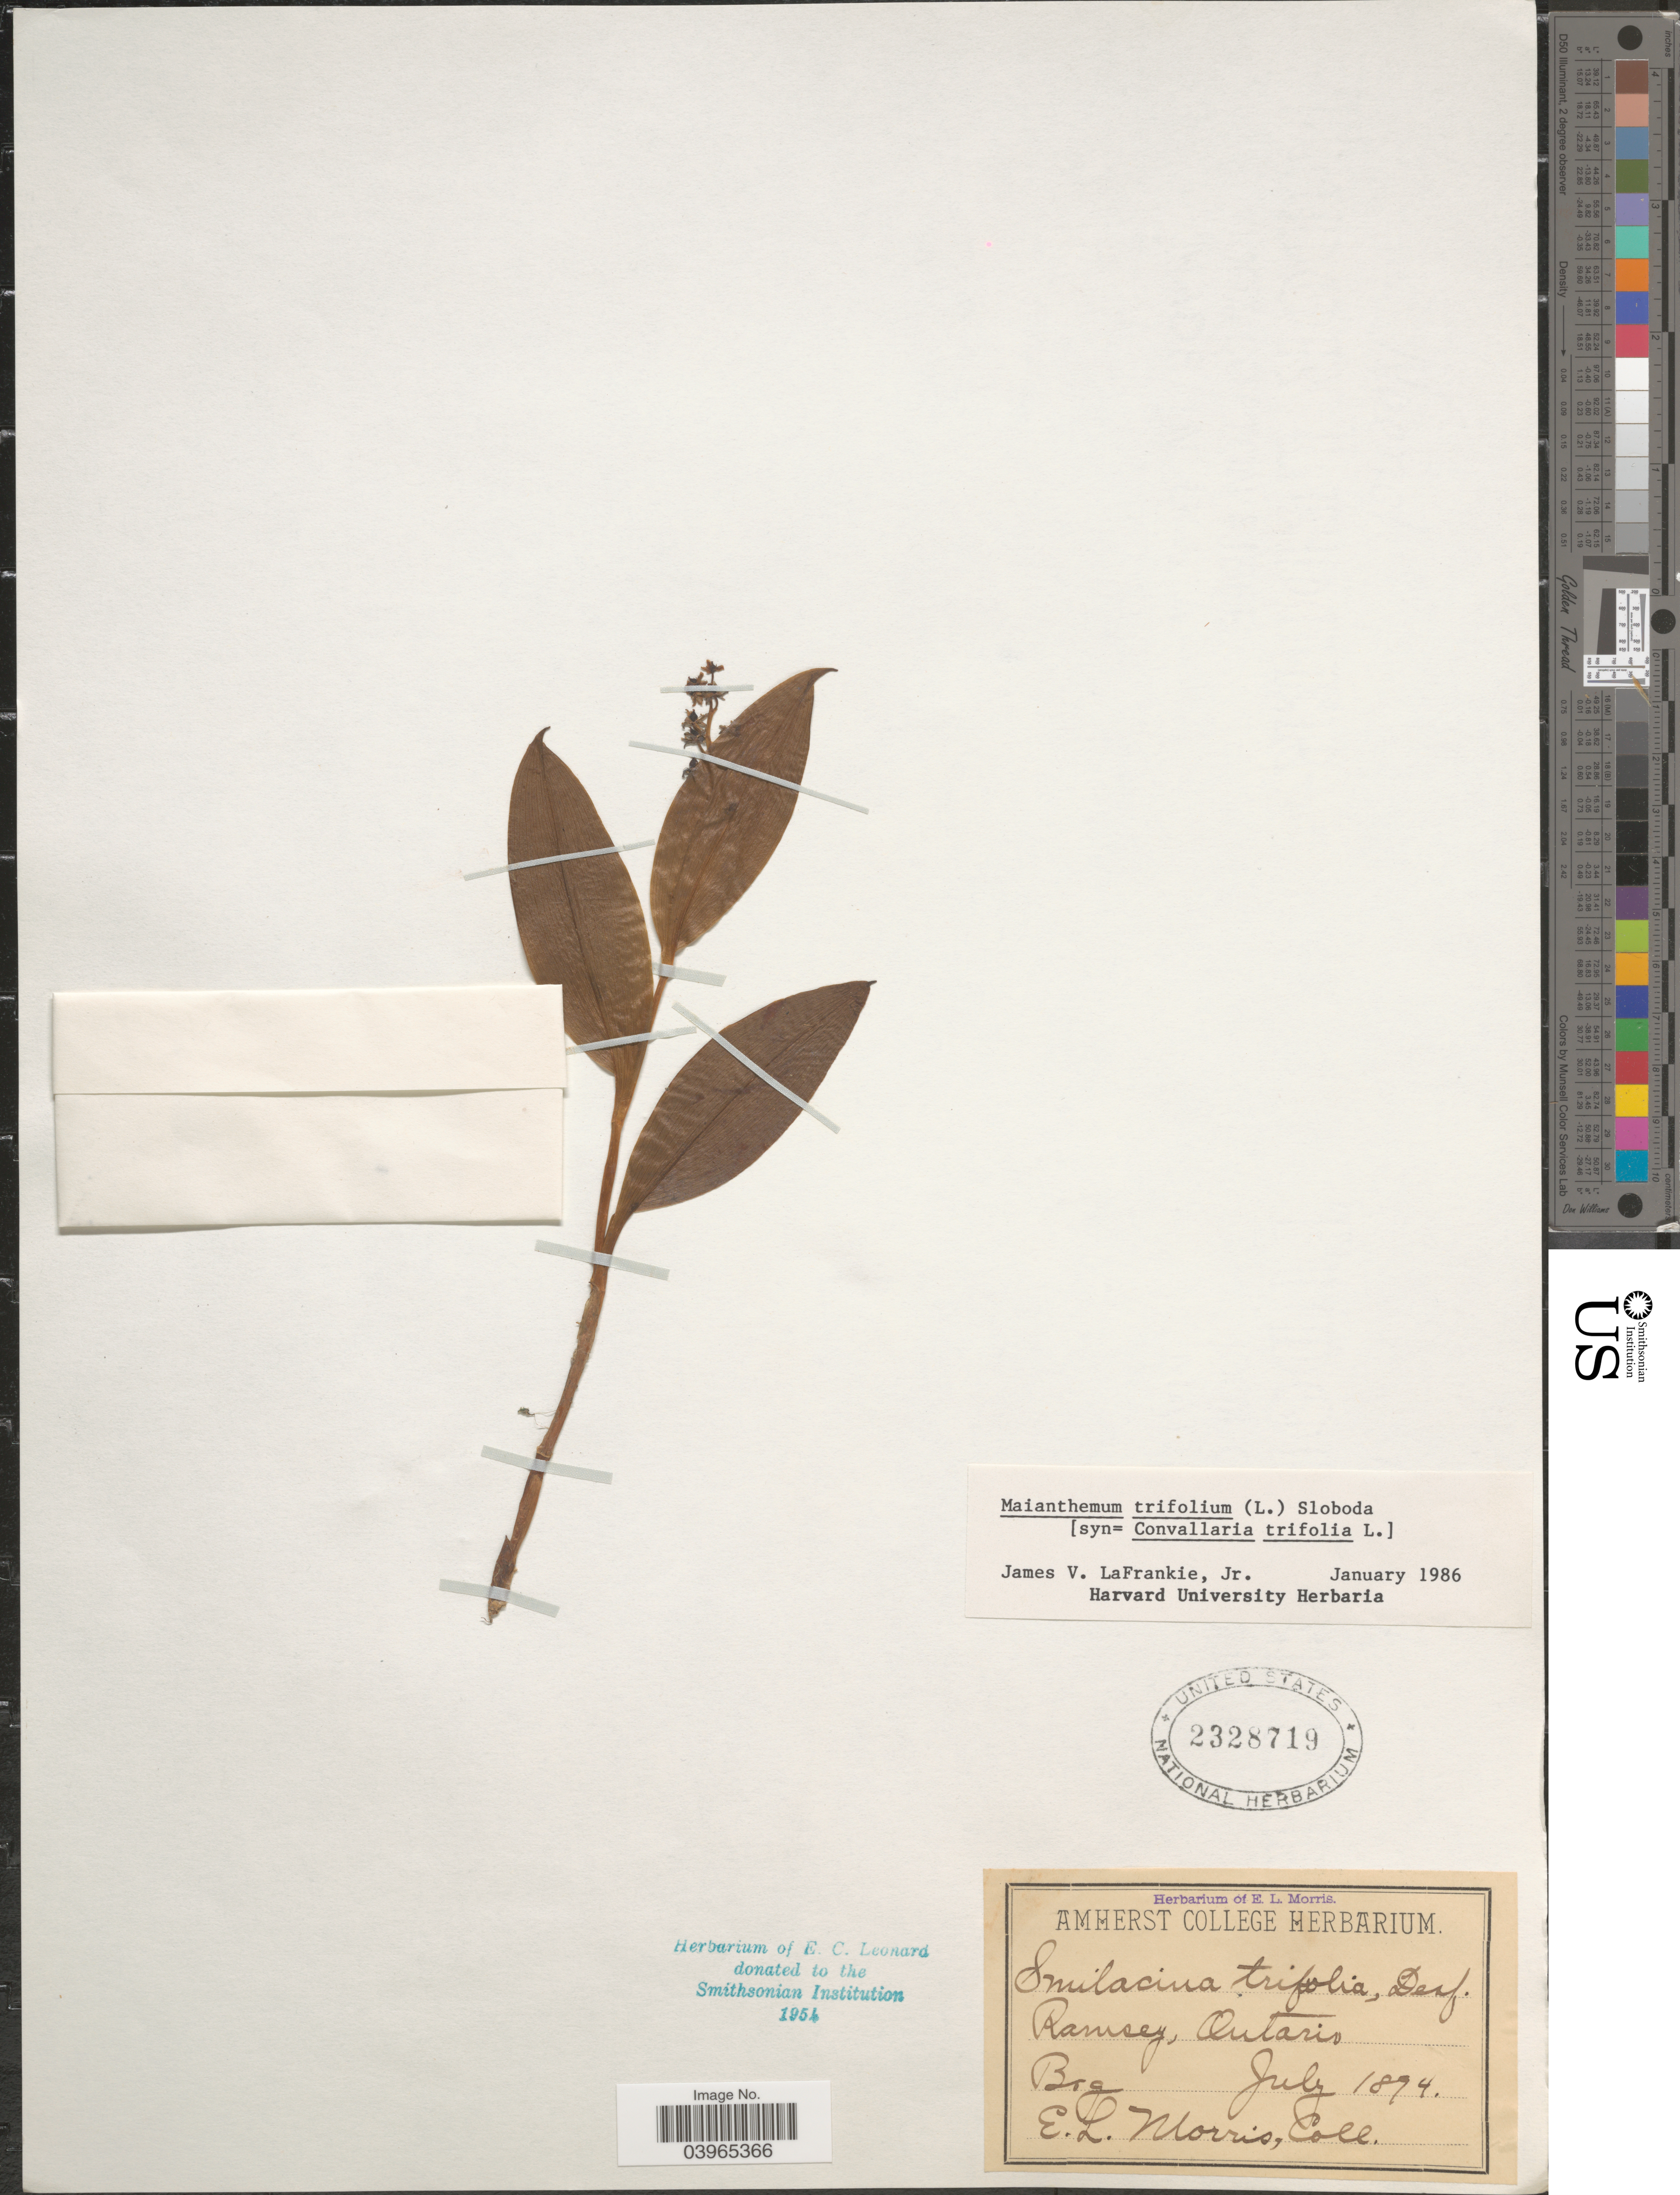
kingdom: Plantae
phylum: Tracheophyta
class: Liliopsida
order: Asparagales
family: Asparagaceae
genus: Maianthemum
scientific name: Maianthemum trifolium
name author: (L.) Sloboda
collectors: E. L. Morris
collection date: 1894-07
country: Canada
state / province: Ontario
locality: Ramsey.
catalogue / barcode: US 2328719